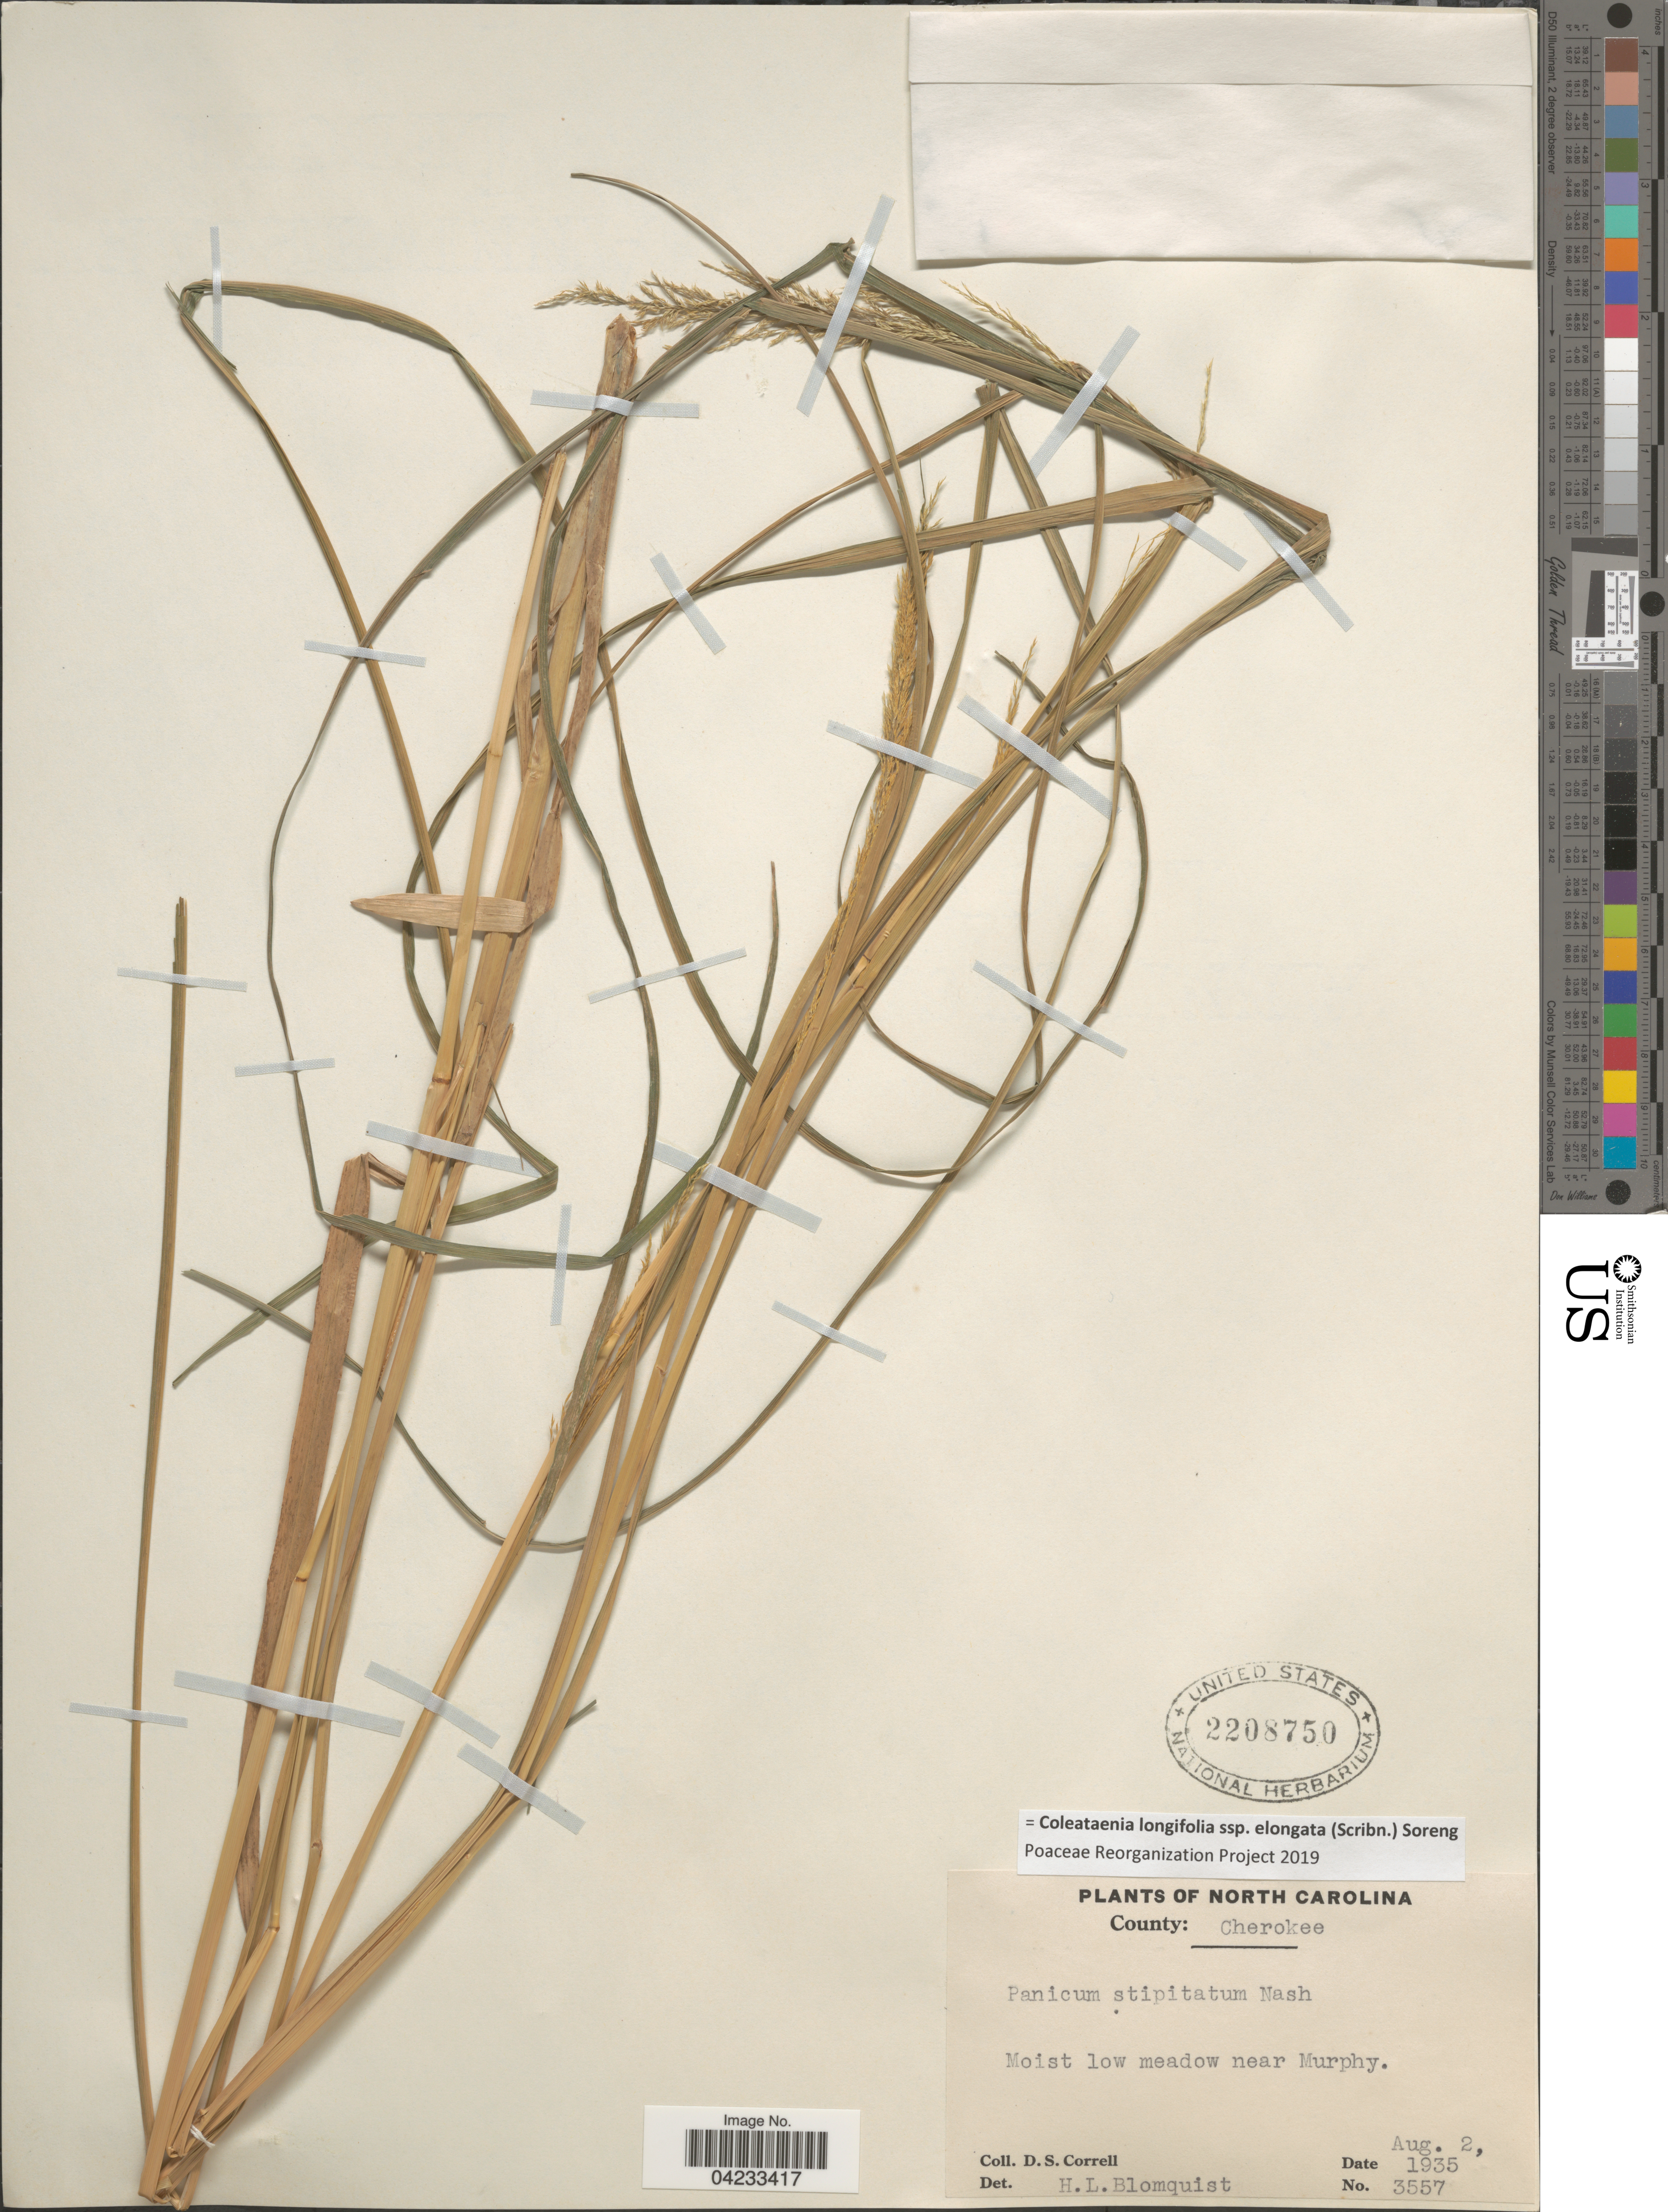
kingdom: Plantae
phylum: Tracheophyta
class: Liliopsida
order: Poales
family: Poaceae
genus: Coleataenia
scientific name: Coleataenia longifolia subsp. elongata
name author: (Scribn.) Soreng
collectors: D. S. Correll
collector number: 3557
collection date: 1935-08-02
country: United States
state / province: North Carolina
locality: County: Cherokee. Moist low meadow near Murphy.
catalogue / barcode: US 2208750